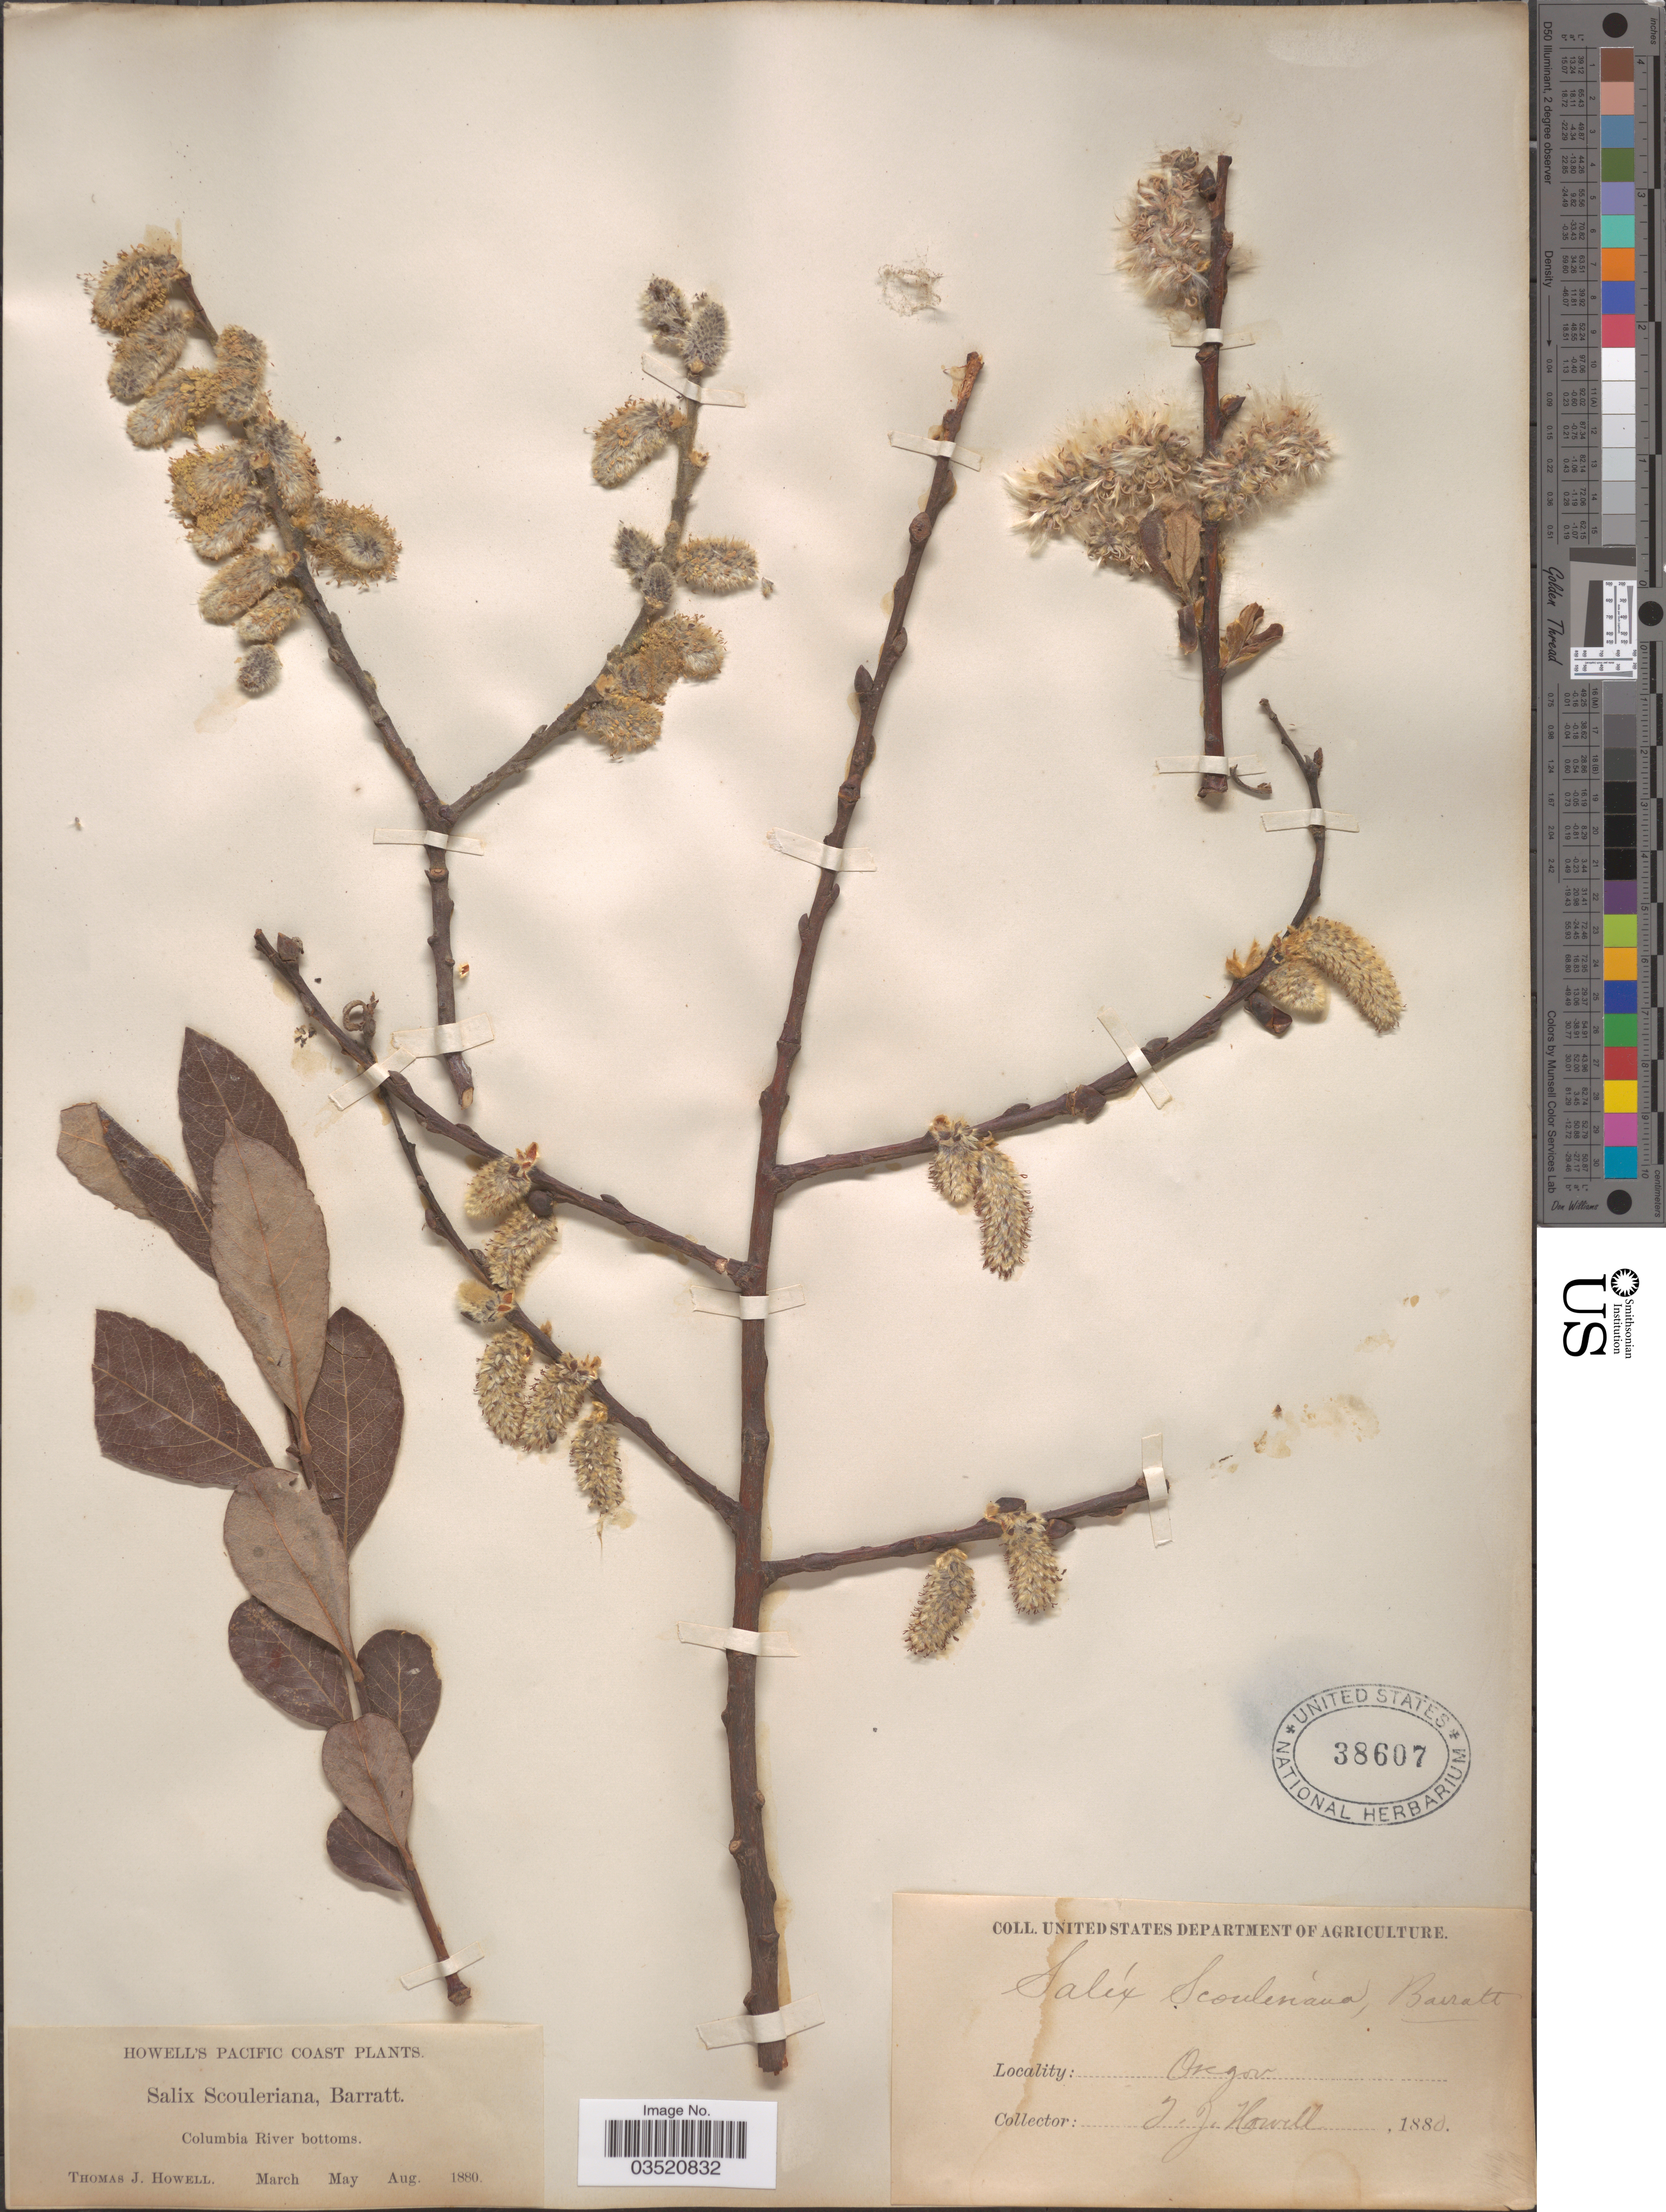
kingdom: Plantae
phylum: Tracheophyta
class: Magnoliopsida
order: Malpighiales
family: Salicaceae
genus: Salix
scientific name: Salix scouleriana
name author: Barratt ex Hook.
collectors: T. J. Howell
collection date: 1880-03/1880-08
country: United States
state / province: Oregon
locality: Pacific Coast. Columbia River bottoms.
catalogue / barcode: US 38607